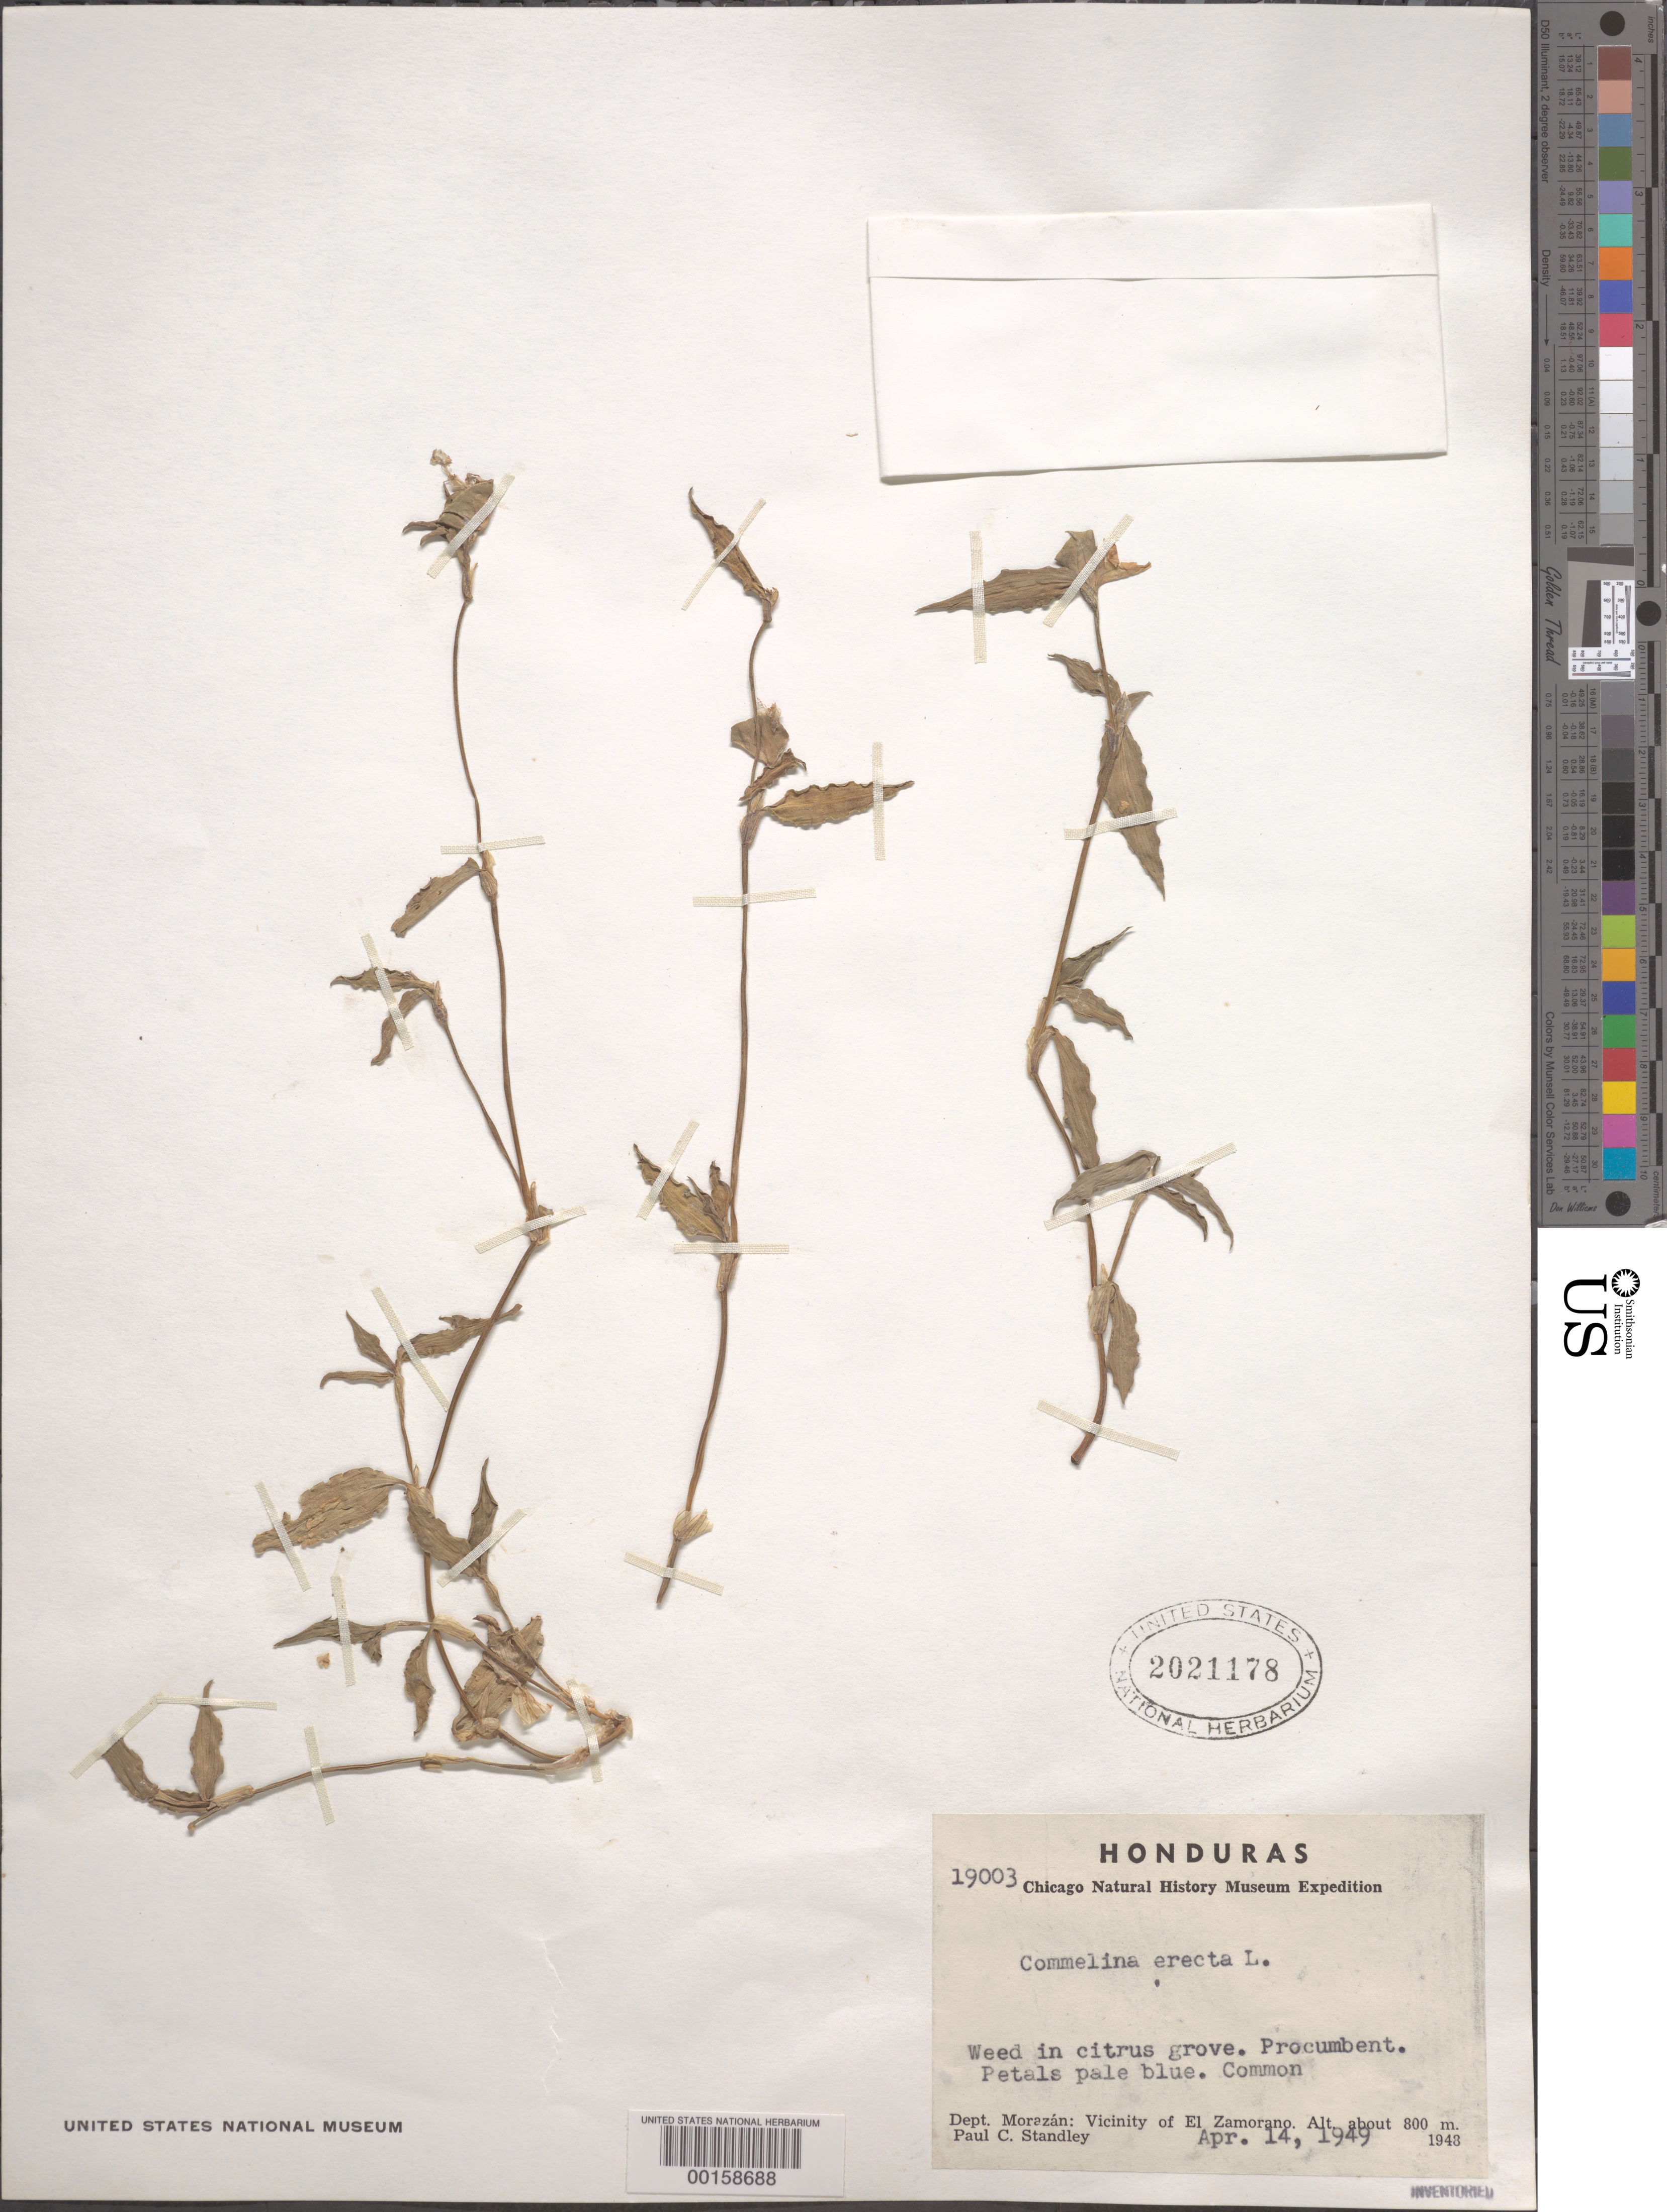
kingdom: Plantae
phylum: Tracheophyta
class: Liliopsida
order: Commelinales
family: Commelinaceae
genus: Commelina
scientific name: Commelina erecta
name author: L.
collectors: P. C. Standley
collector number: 19003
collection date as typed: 14 Apr 1949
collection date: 1949-04-14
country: Honduras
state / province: Fco. Morazán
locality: El Zamorano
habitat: Citrus grove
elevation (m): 800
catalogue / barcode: US 2021178